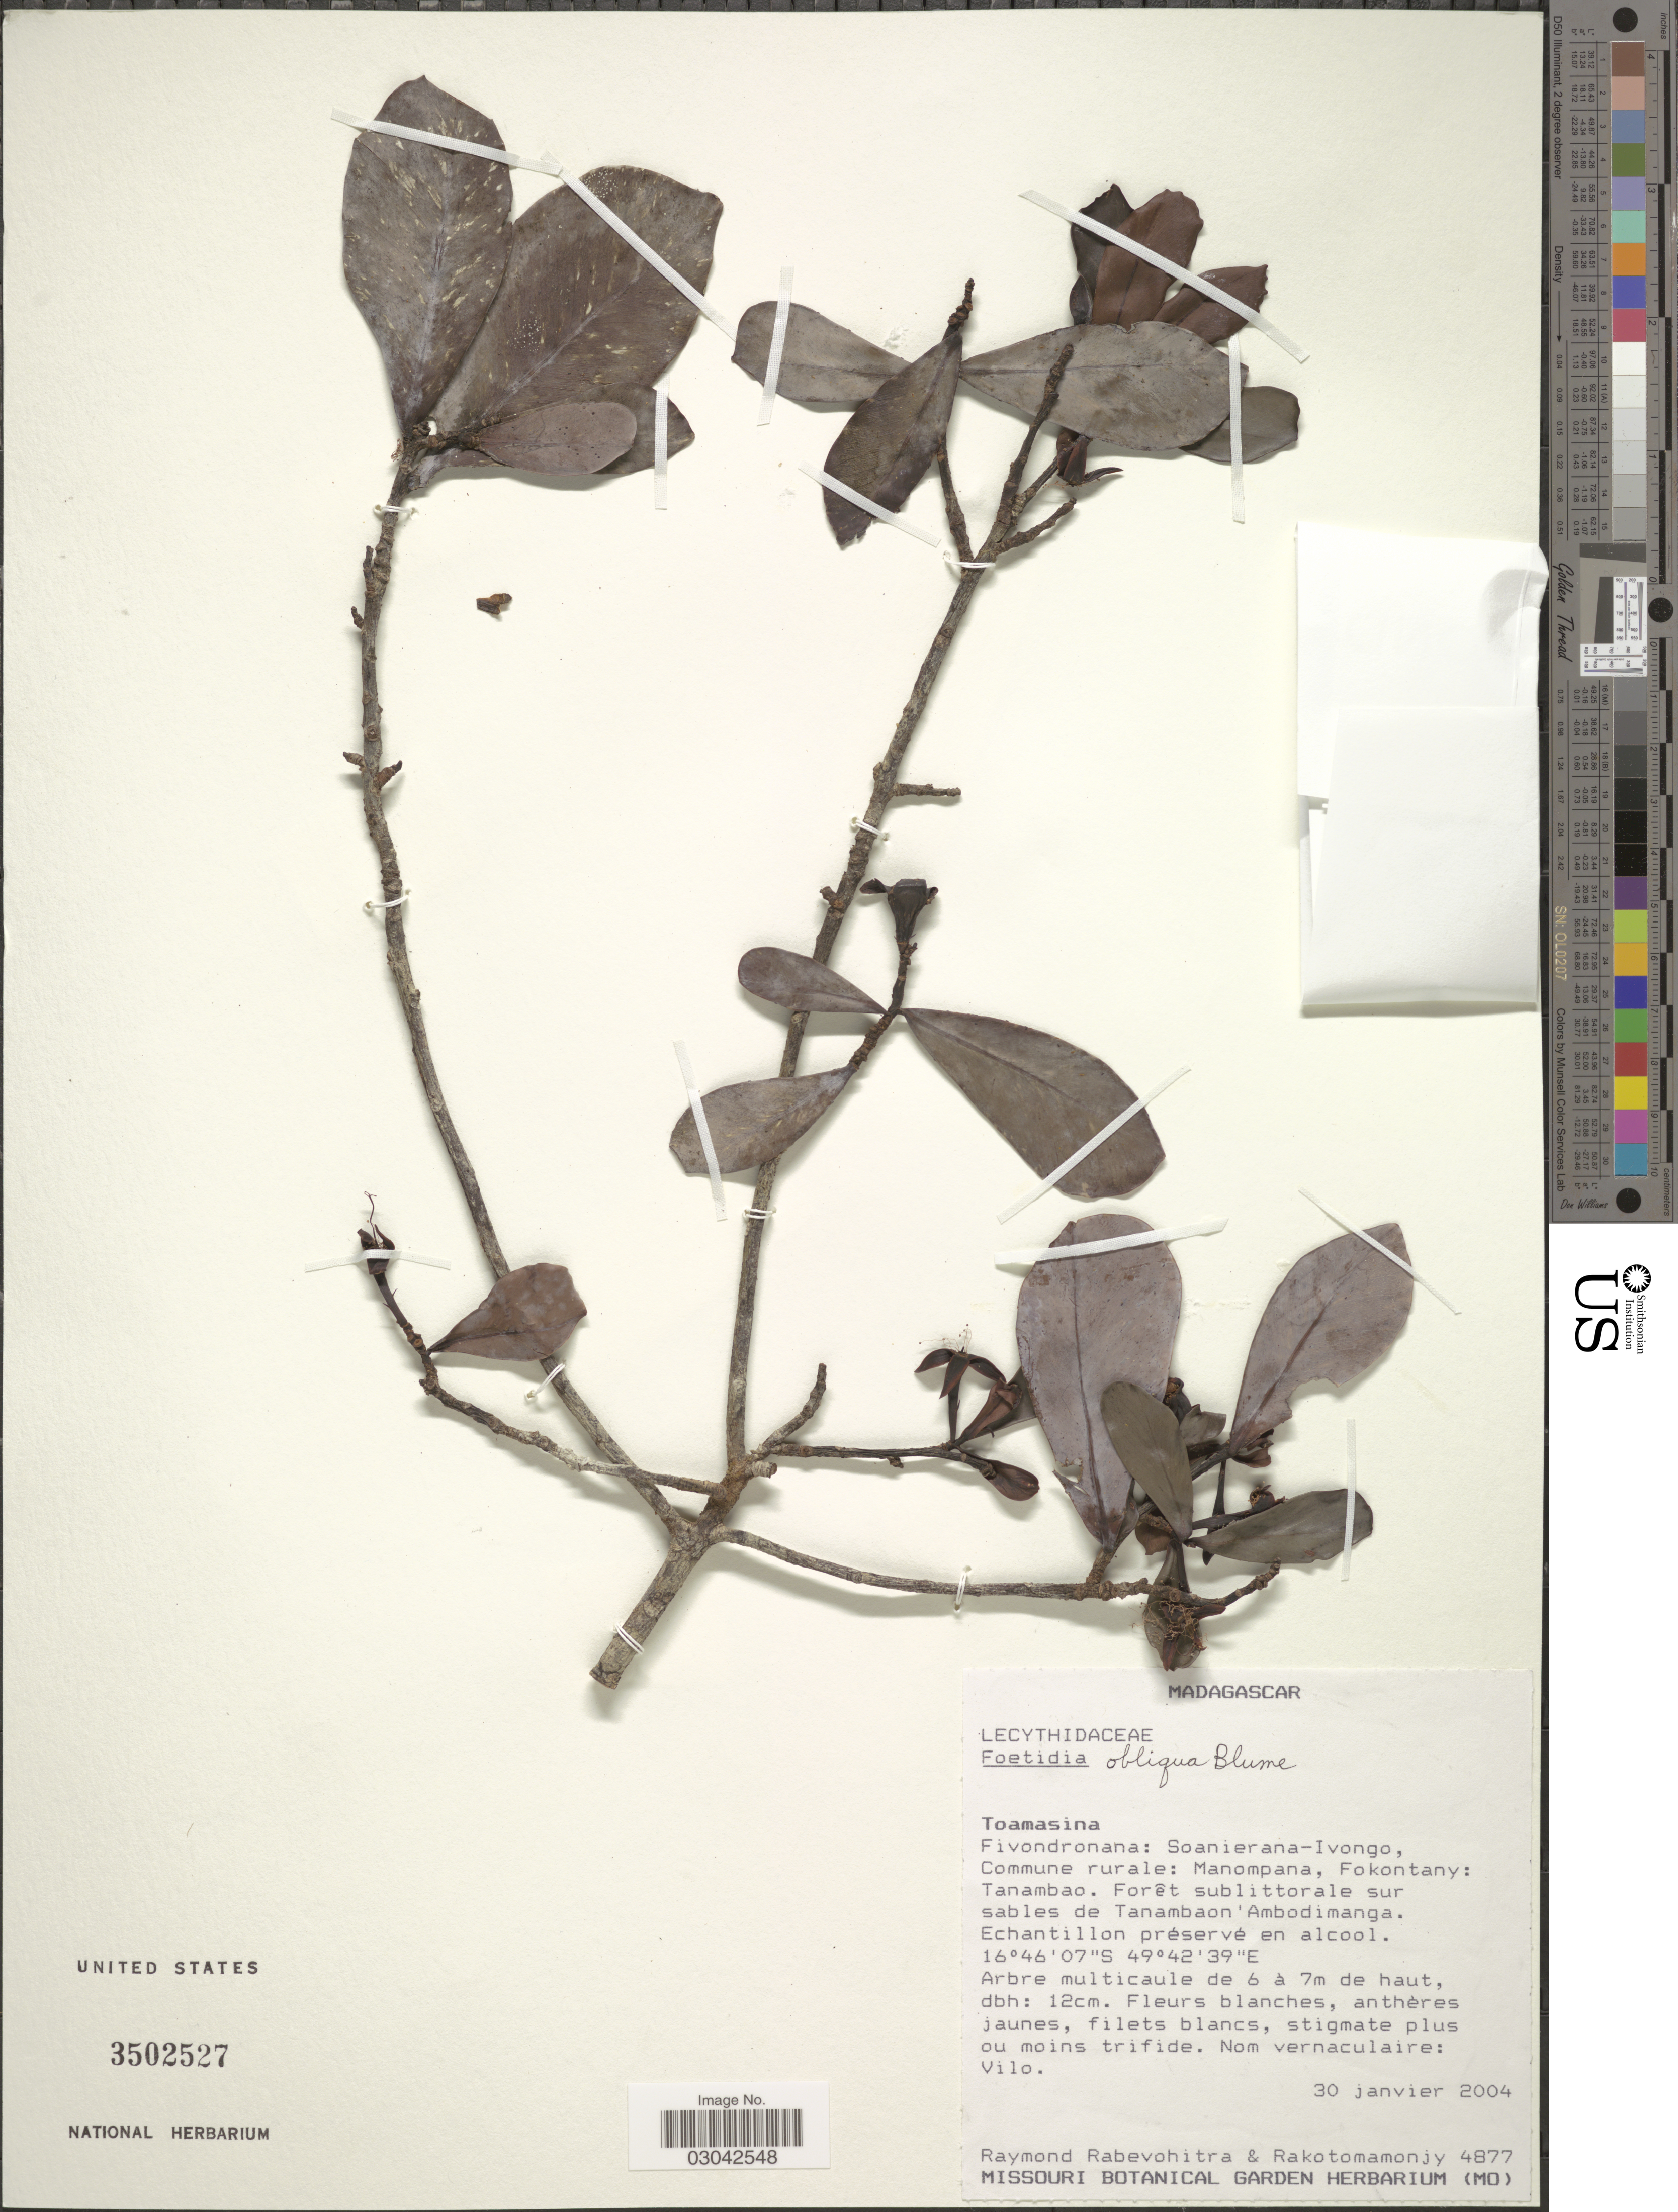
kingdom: Plantae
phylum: Tracheophyta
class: Magnoliopsida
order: Ericales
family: Lecythidaceae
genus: Foetidia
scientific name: Foetidia obliqua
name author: Blume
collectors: R. Rabevohitra & Rakotomamonjy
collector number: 4877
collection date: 2004-01-30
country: Madagascar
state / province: Analanjirofo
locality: Fivondronana: Soanierana-Ivongo, Commune rurale: Manompana, Fokontany: Tanambao. Sur sables de Tanambaon 'Ambodimanga.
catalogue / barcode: US 3502527